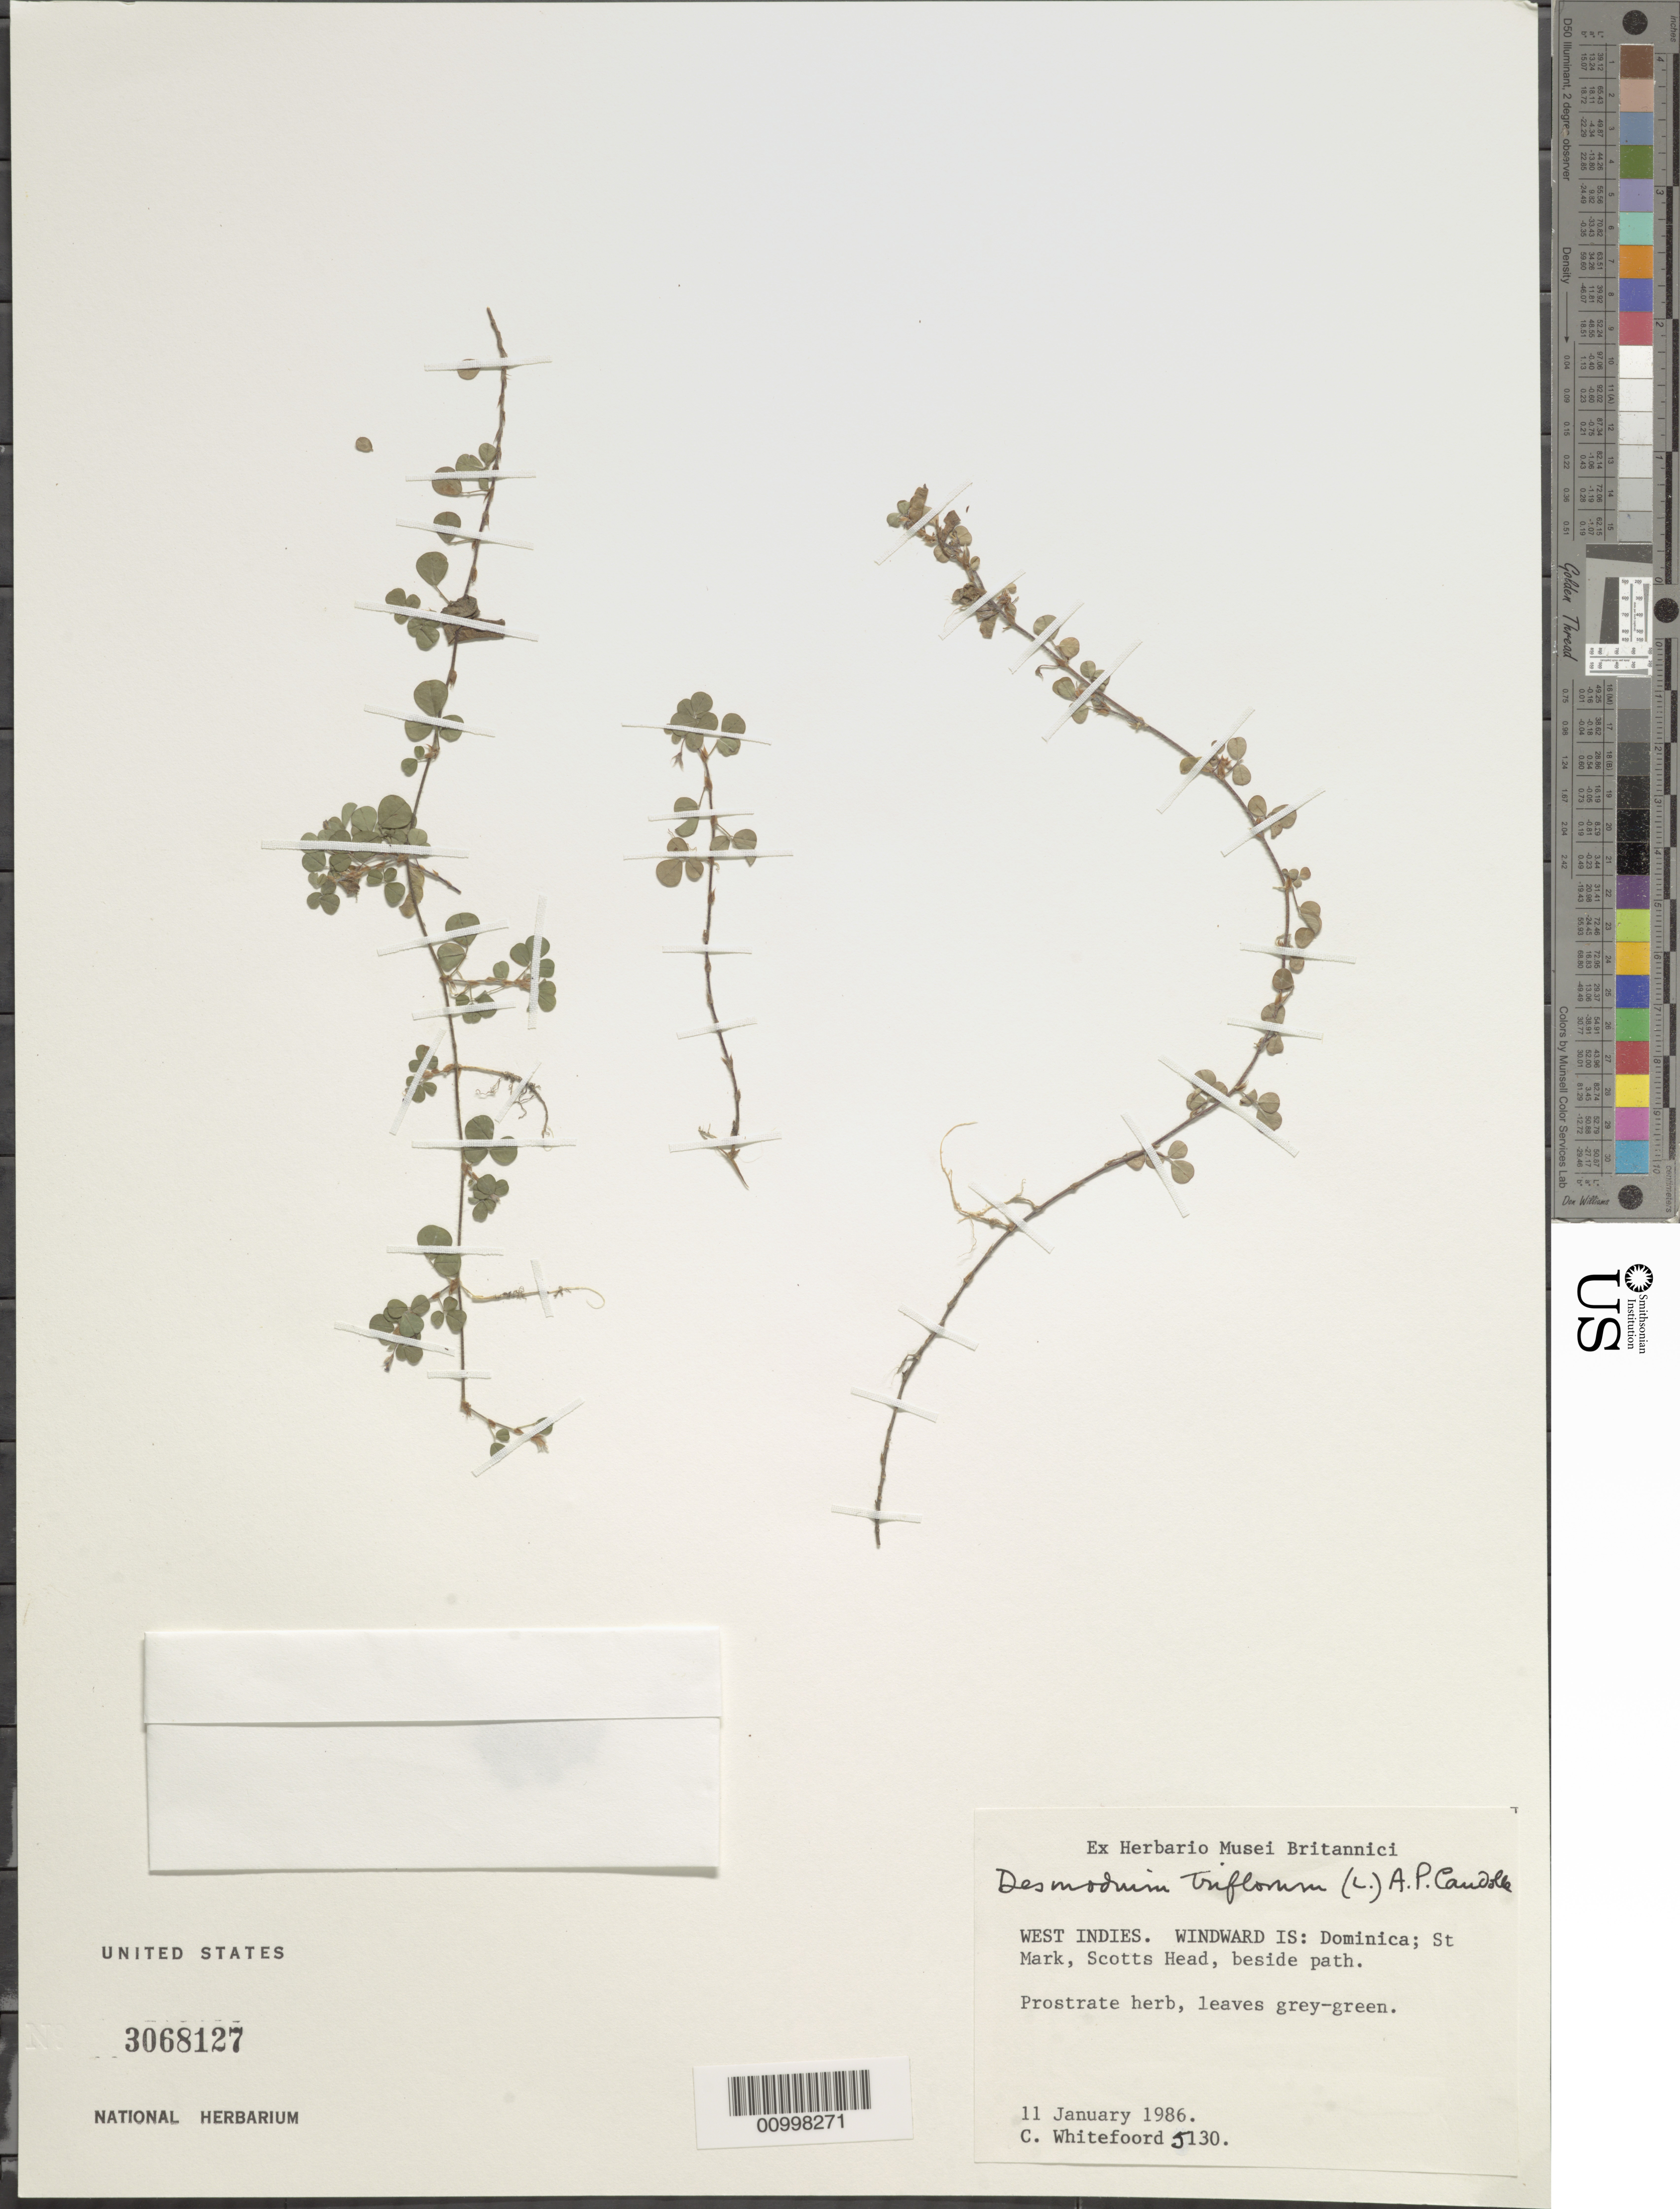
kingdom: Plantae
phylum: Tracheophyta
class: Magnoliopsida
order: Fabales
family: Fabaceae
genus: Grona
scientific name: Grona triflora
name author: (L.) H. Ohashi & K. Ohashi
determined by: Strong, Mark T., (BOT), Smithsonian Institution - National Museum of Natural History (UNITED STATES)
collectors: C. Whitefoord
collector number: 5130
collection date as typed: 11 Jan 1986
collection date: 1986-01-11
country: Dominica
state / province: St. Mark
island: Dominica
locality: Scotts Head, beside path.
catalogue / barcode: US 3068127